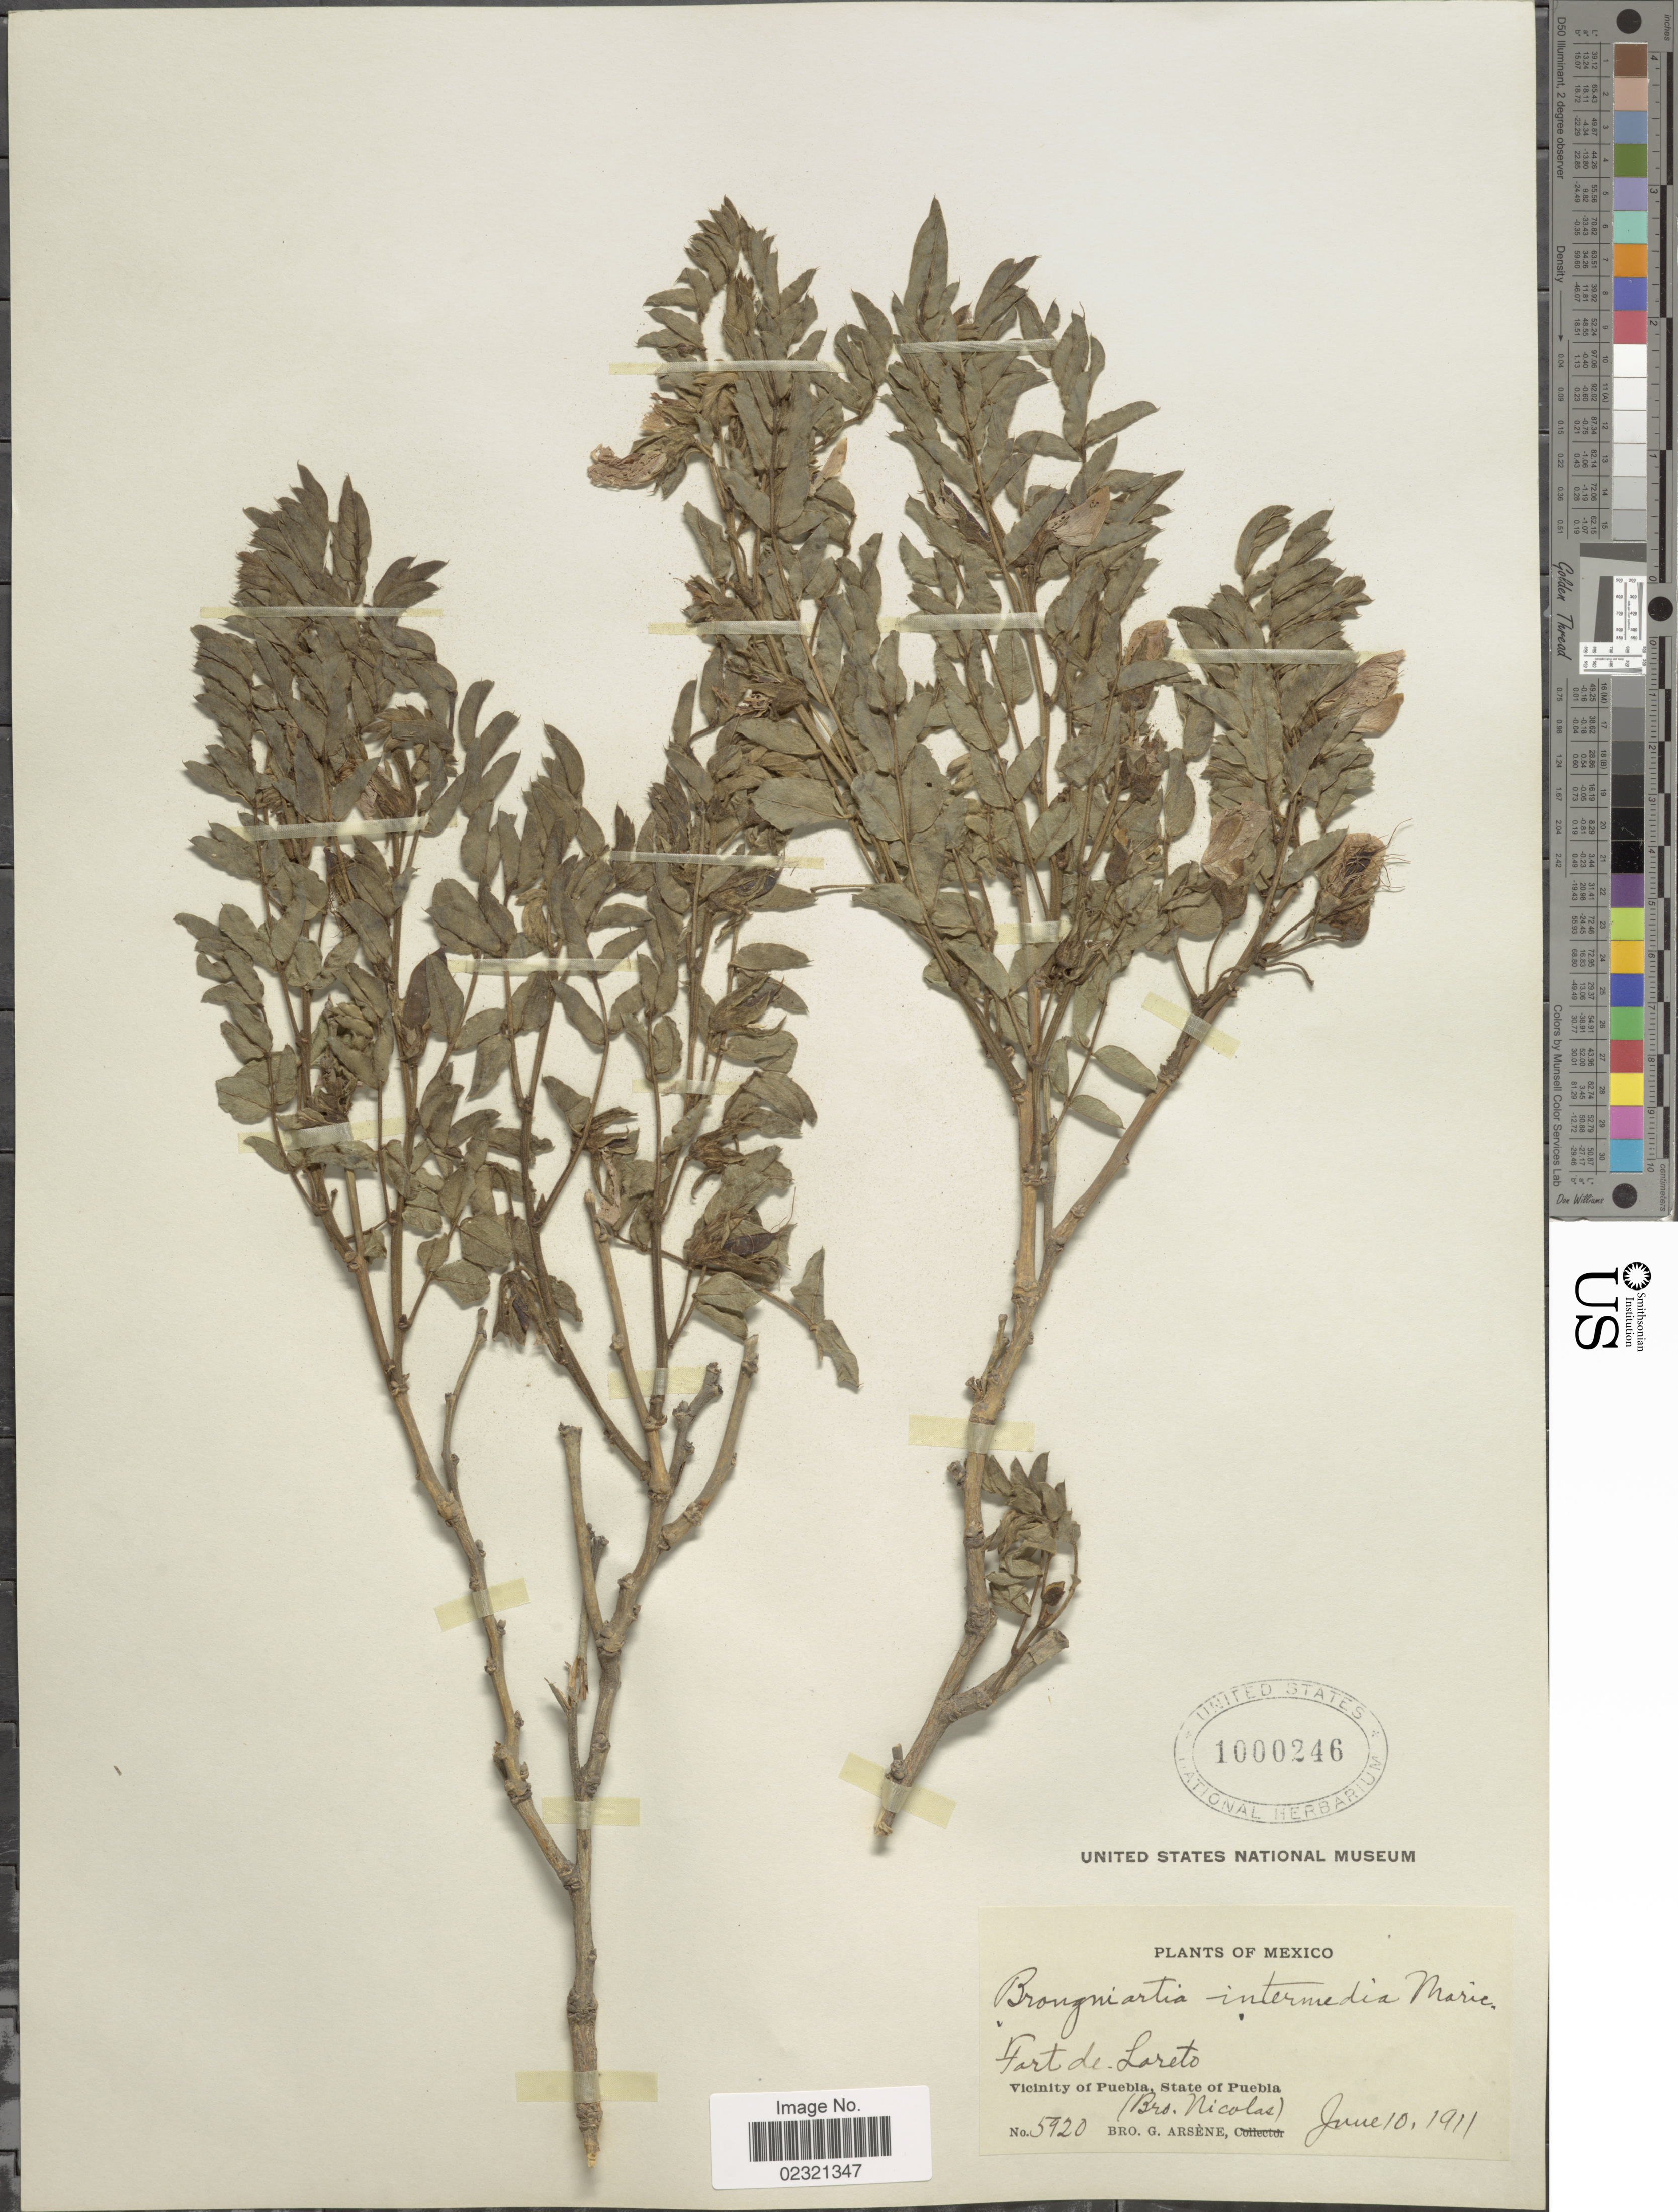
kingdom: Plantae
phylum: Tracheophyta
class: Magnoliopsida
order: Fabales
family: Fabaceae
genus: Brongniartia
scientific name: Brongniartia intermedia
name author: Moric.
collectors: Bro. Nicolas & Bro. G. Arsène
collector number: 5920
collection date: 1911-06-10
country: Mexico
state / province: Puebla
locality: Fort de Loreto, vicinity of Puebla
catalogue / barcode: US 1000246